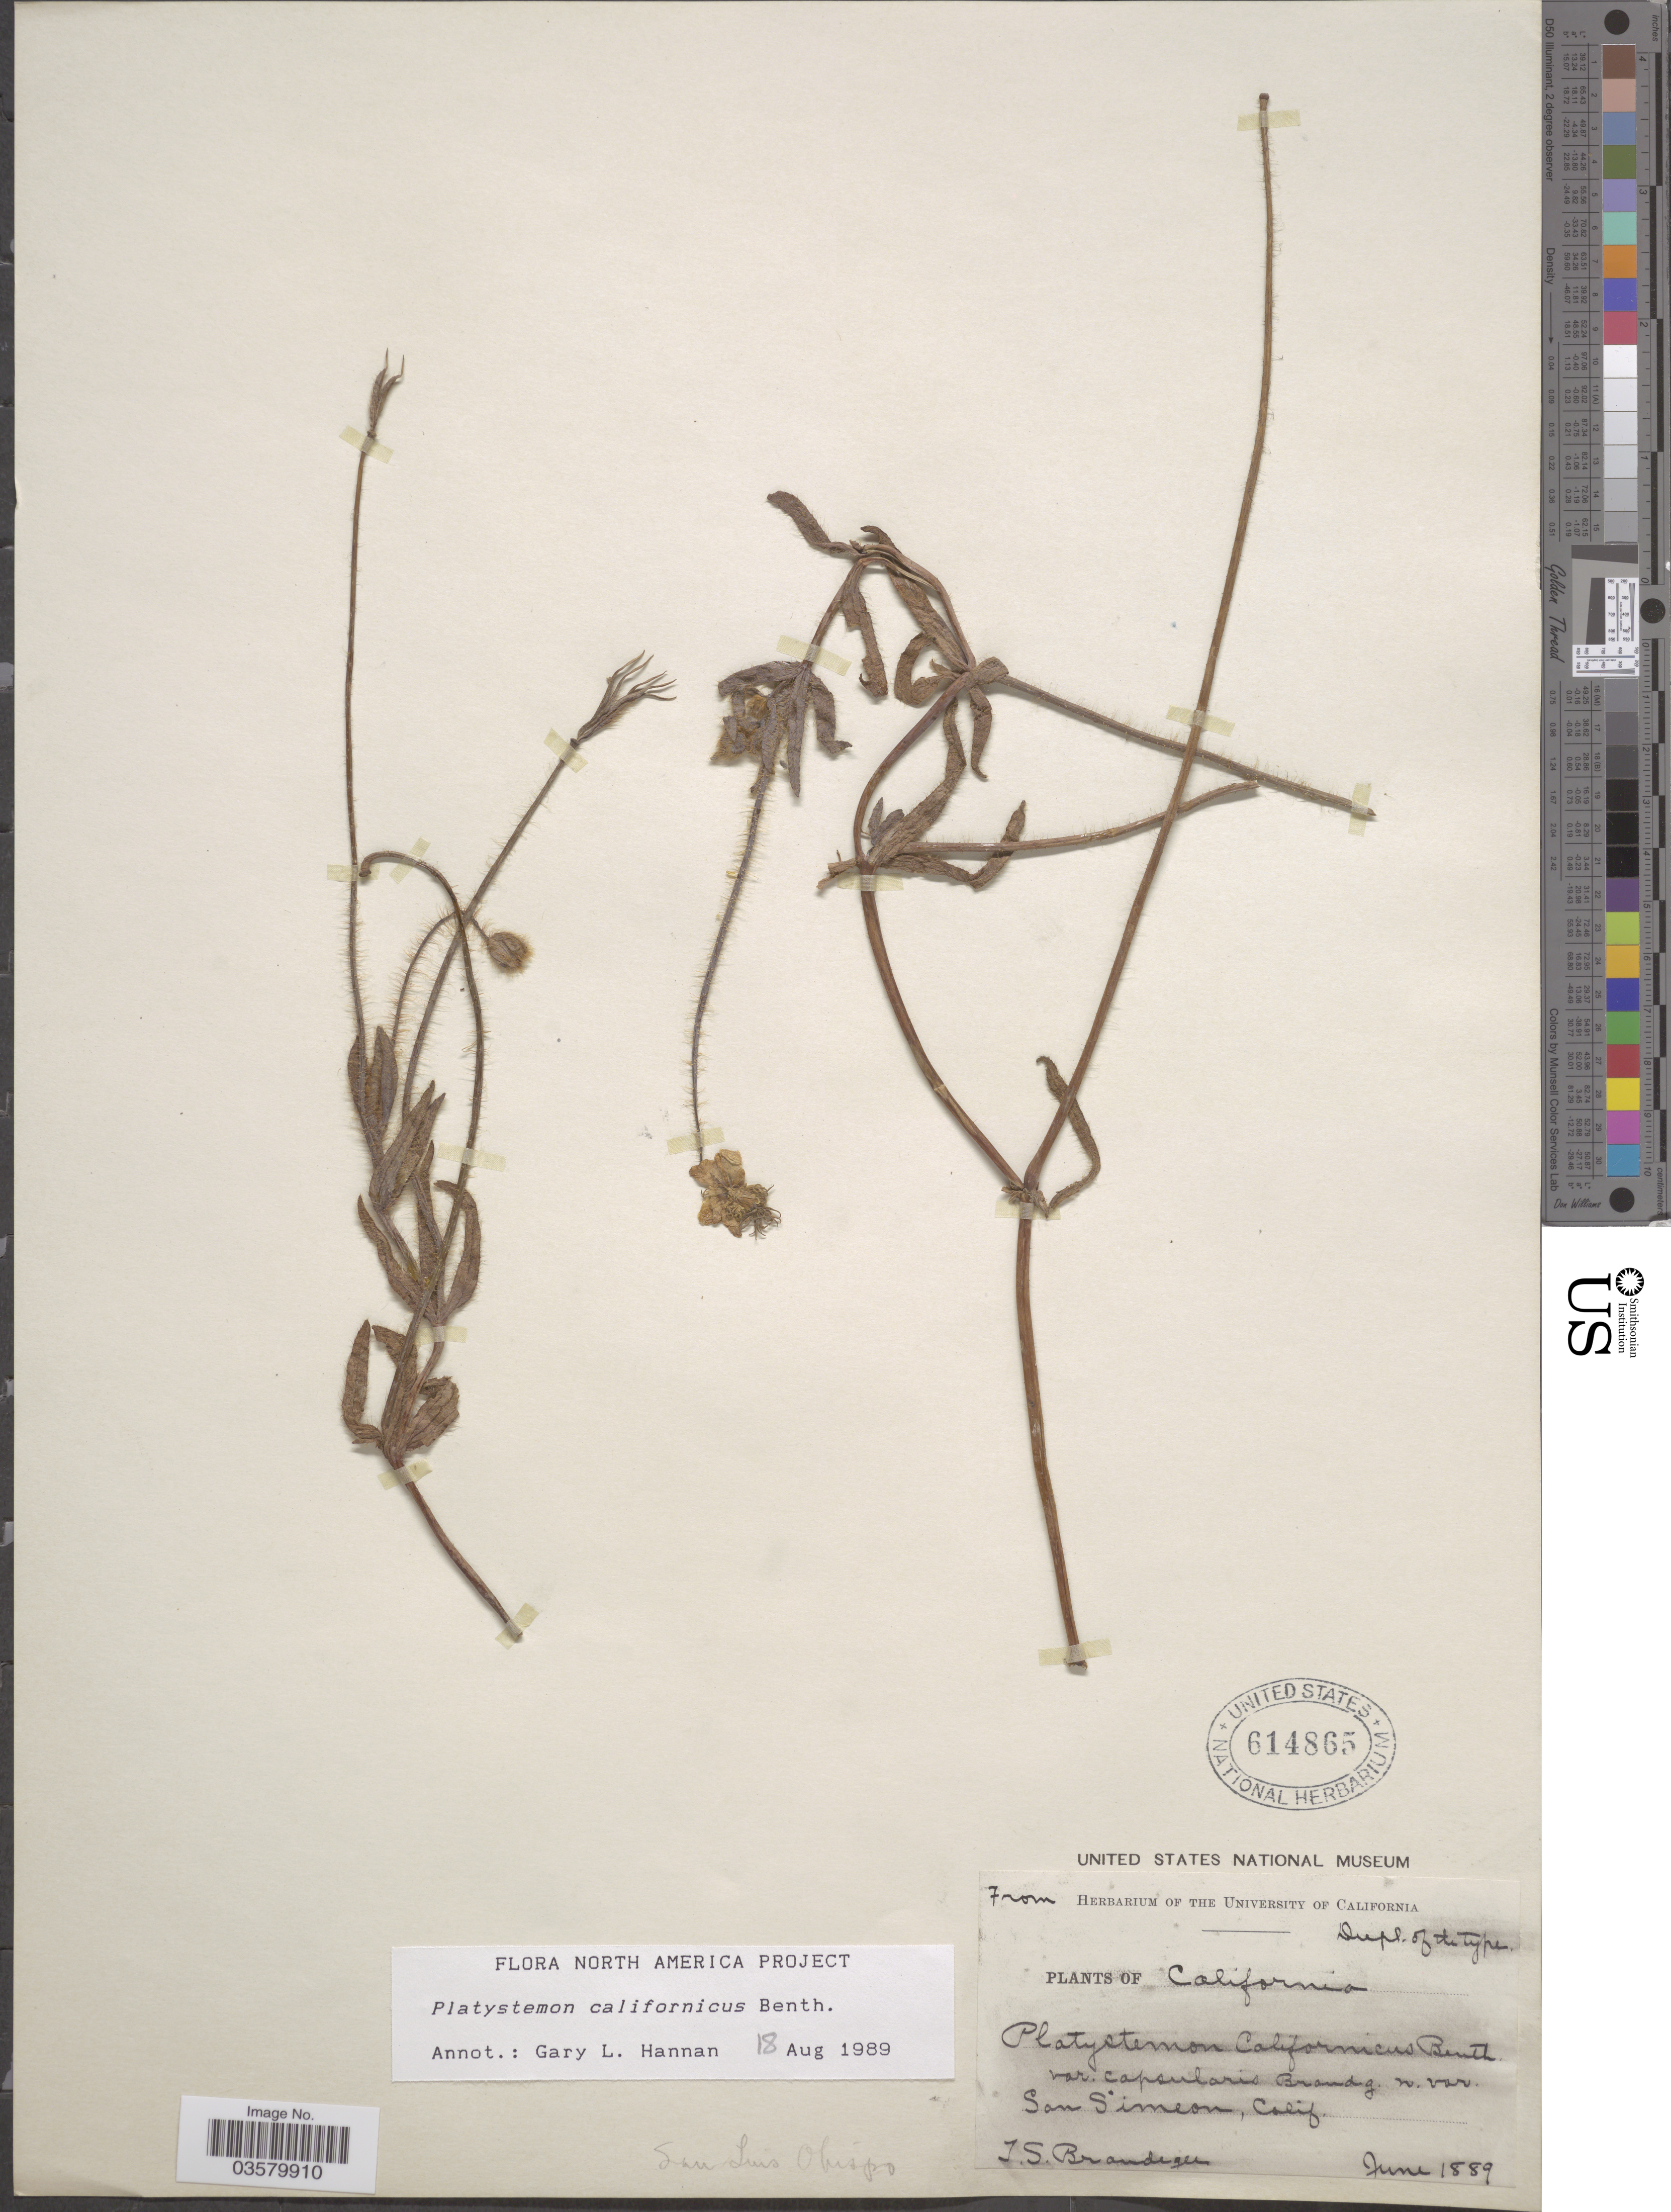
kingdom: Plantae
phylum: Tracheophyta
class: Magnoliopsida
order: Ranunculales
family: Papaveraceae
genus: Platystemon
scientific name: Platystemon californicus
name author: Benth.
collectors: T. S. Brandegee (herbarium)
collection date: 1889-06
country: United States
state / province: California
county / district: San Luis Obispo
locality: San Simeon. San Luis Obispo.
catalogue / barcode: US 614865